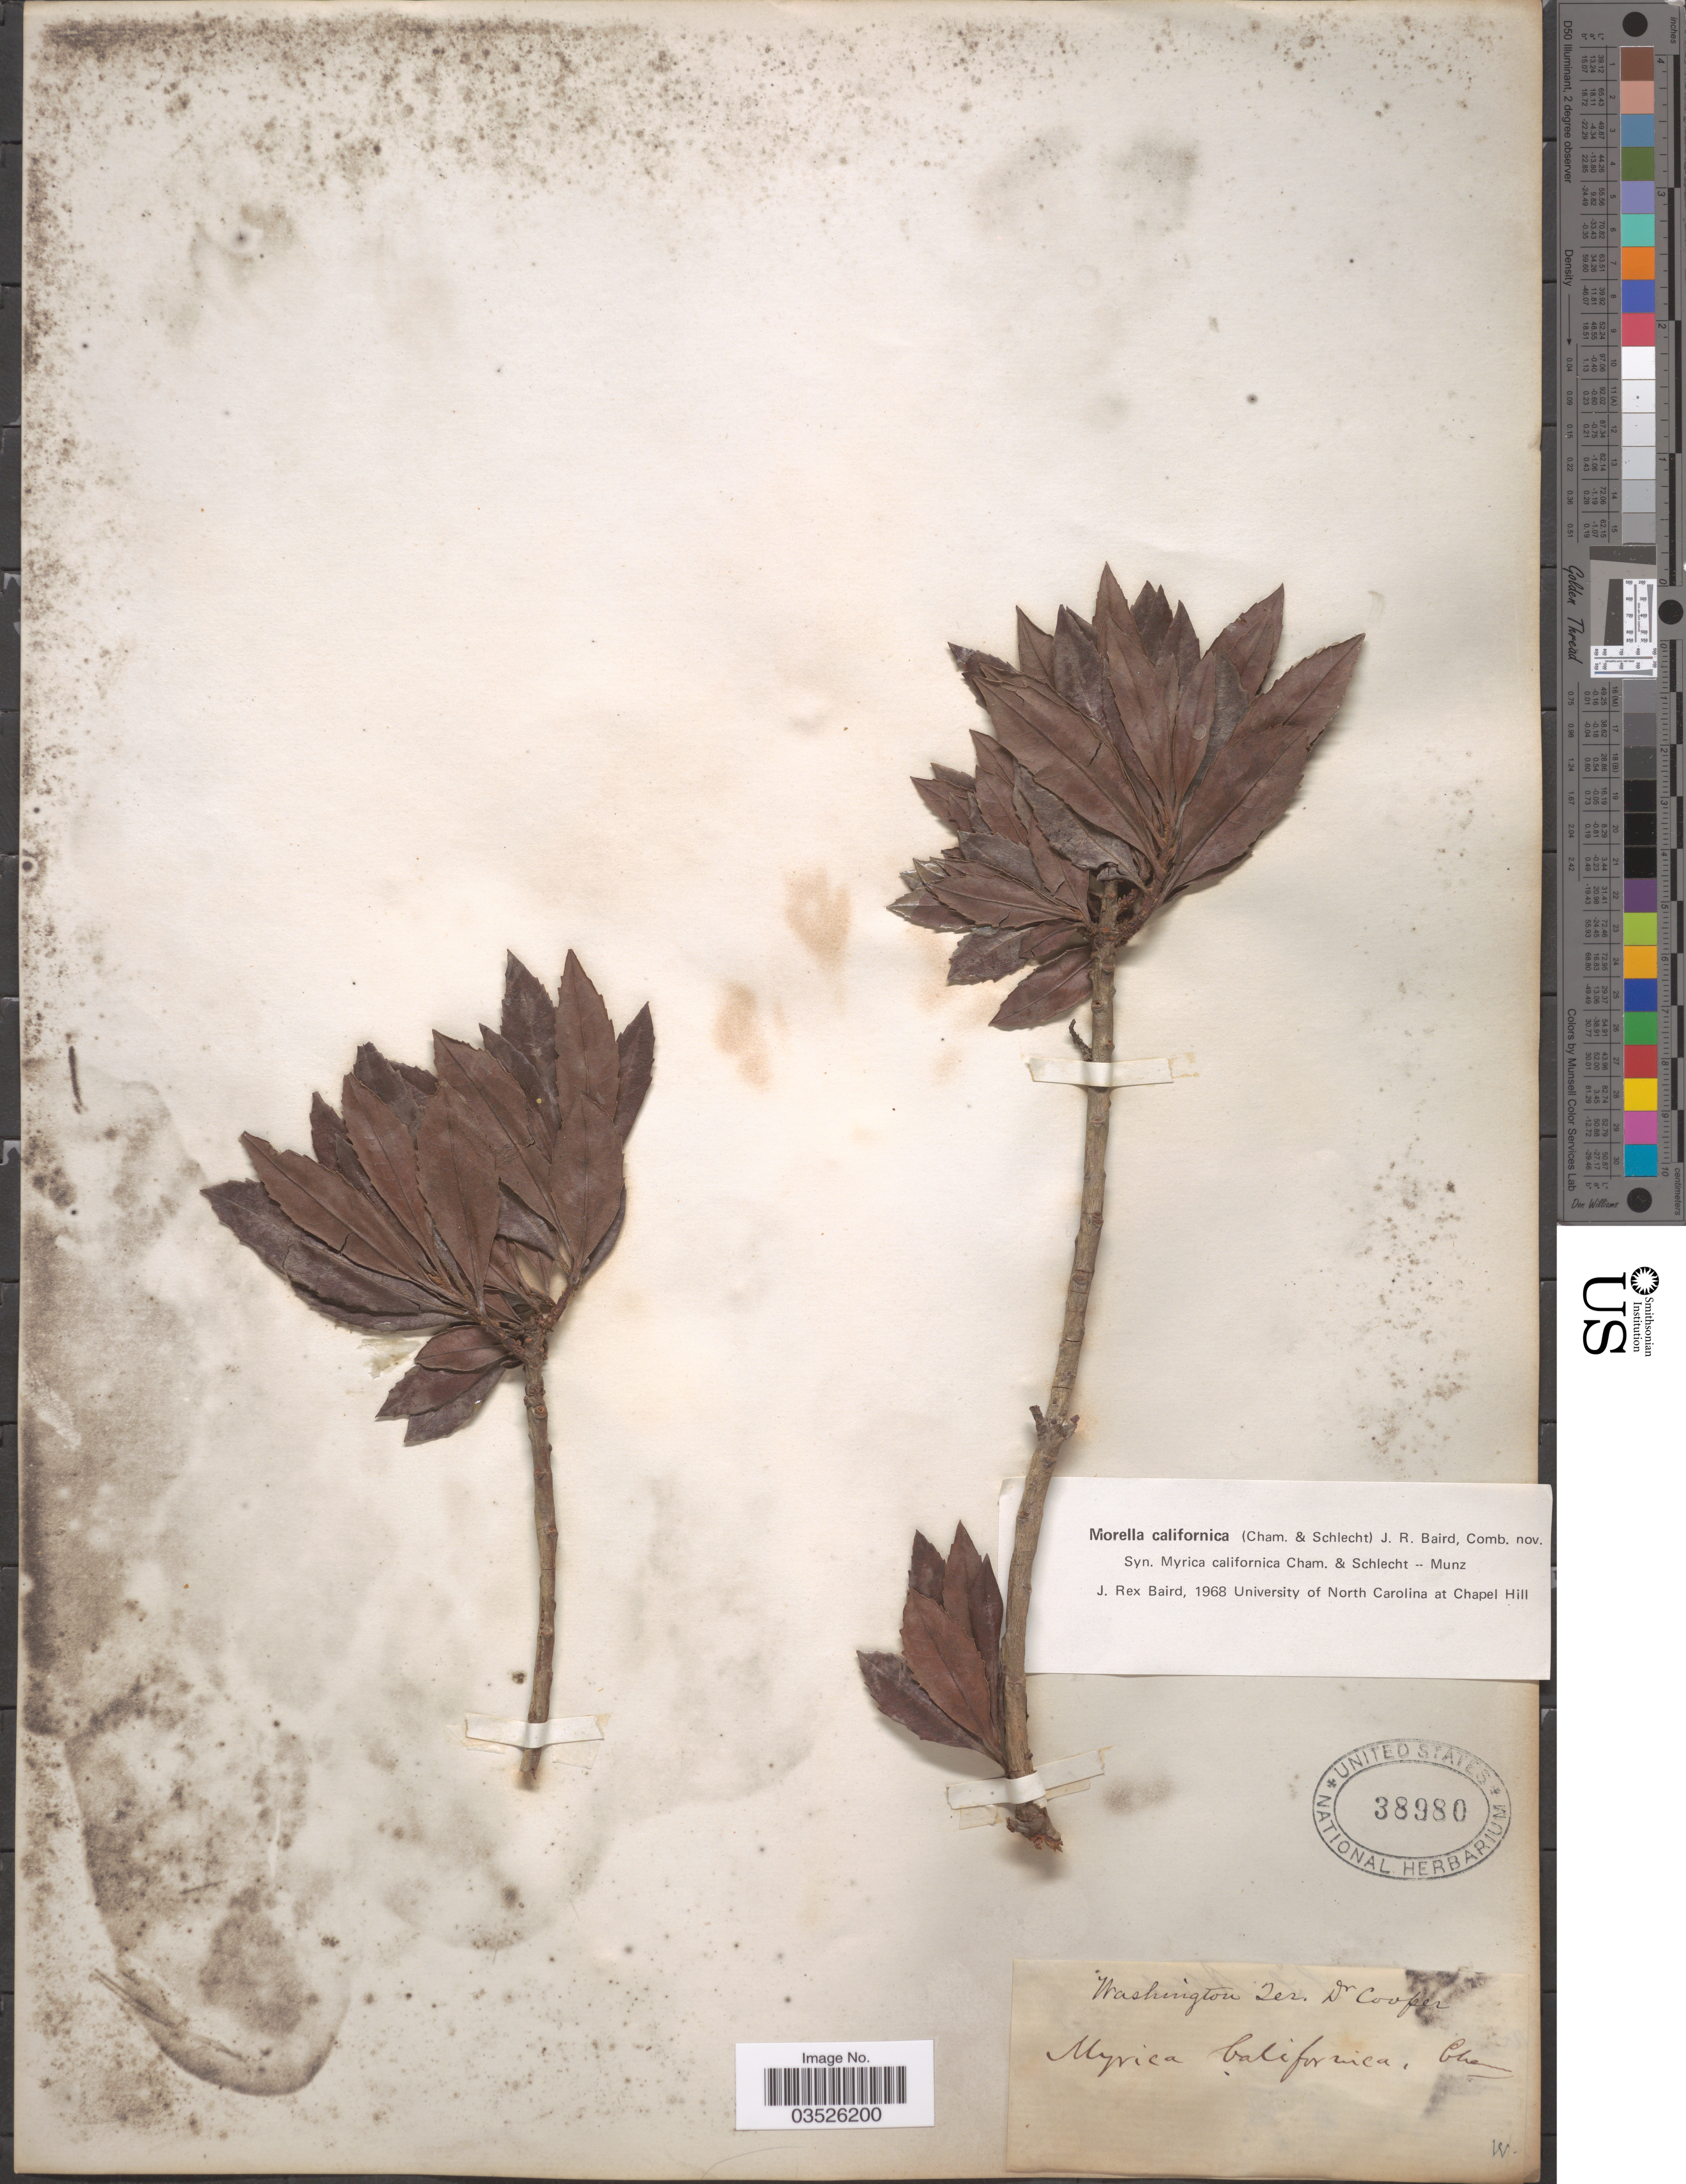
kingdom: Plantae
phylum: Tracheophyta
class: Magnoliopsida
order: Fagales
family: Myricaceae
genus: Morella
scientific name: Morella californica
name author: (Cham.) Wilbur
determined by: Strong, Mark T., (BOT), Smithsonian Institution - National Museum of Natural History (UNITED STATES)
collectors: -- Cooper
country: United States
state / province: Washington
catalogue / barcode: US 38980